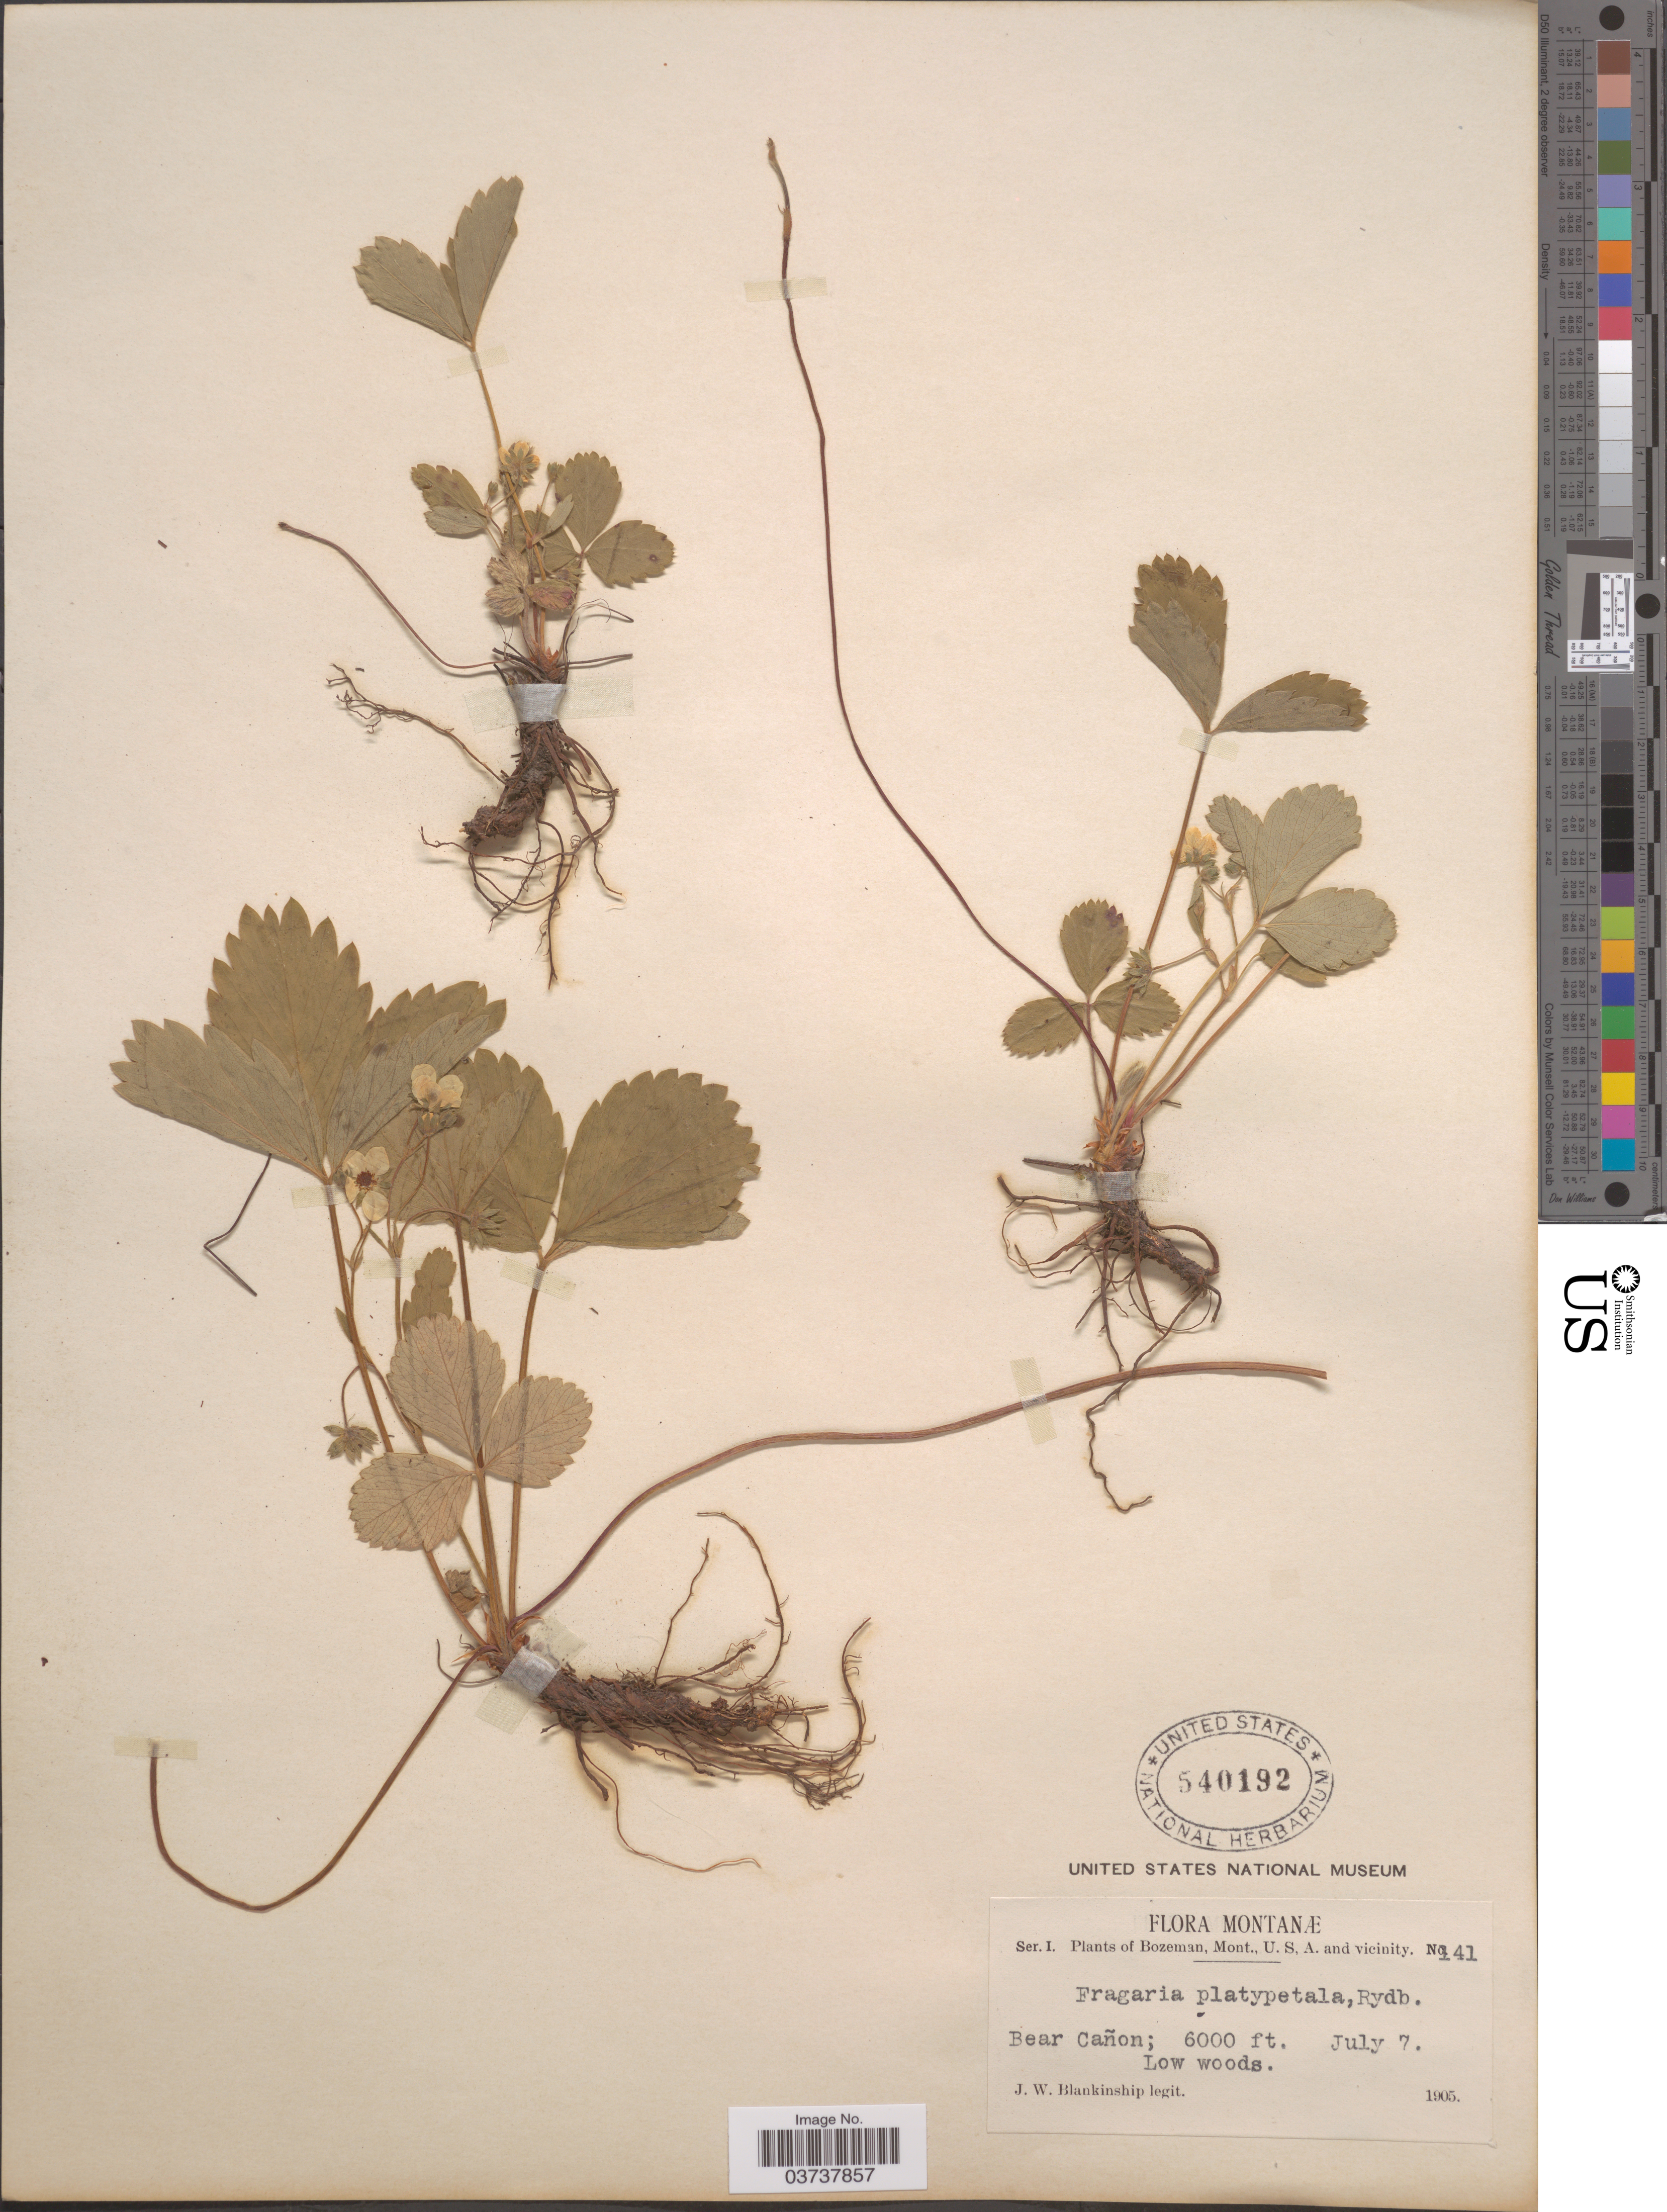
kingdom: Plantae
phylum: Tracheophyta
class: Magnoliopsida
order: Rosales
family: Rosaceae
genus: Fragaria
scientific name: Fragaria virginiana subsp. platypetala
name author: (Rydb.) Staudt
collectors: J. W. Blankinship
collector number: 141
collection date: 1905-07-07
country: United States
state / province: Montana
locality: Bozeman, U.S.A. and vicinity. Bear Cañon.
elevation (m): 1829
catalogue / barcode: US 540192